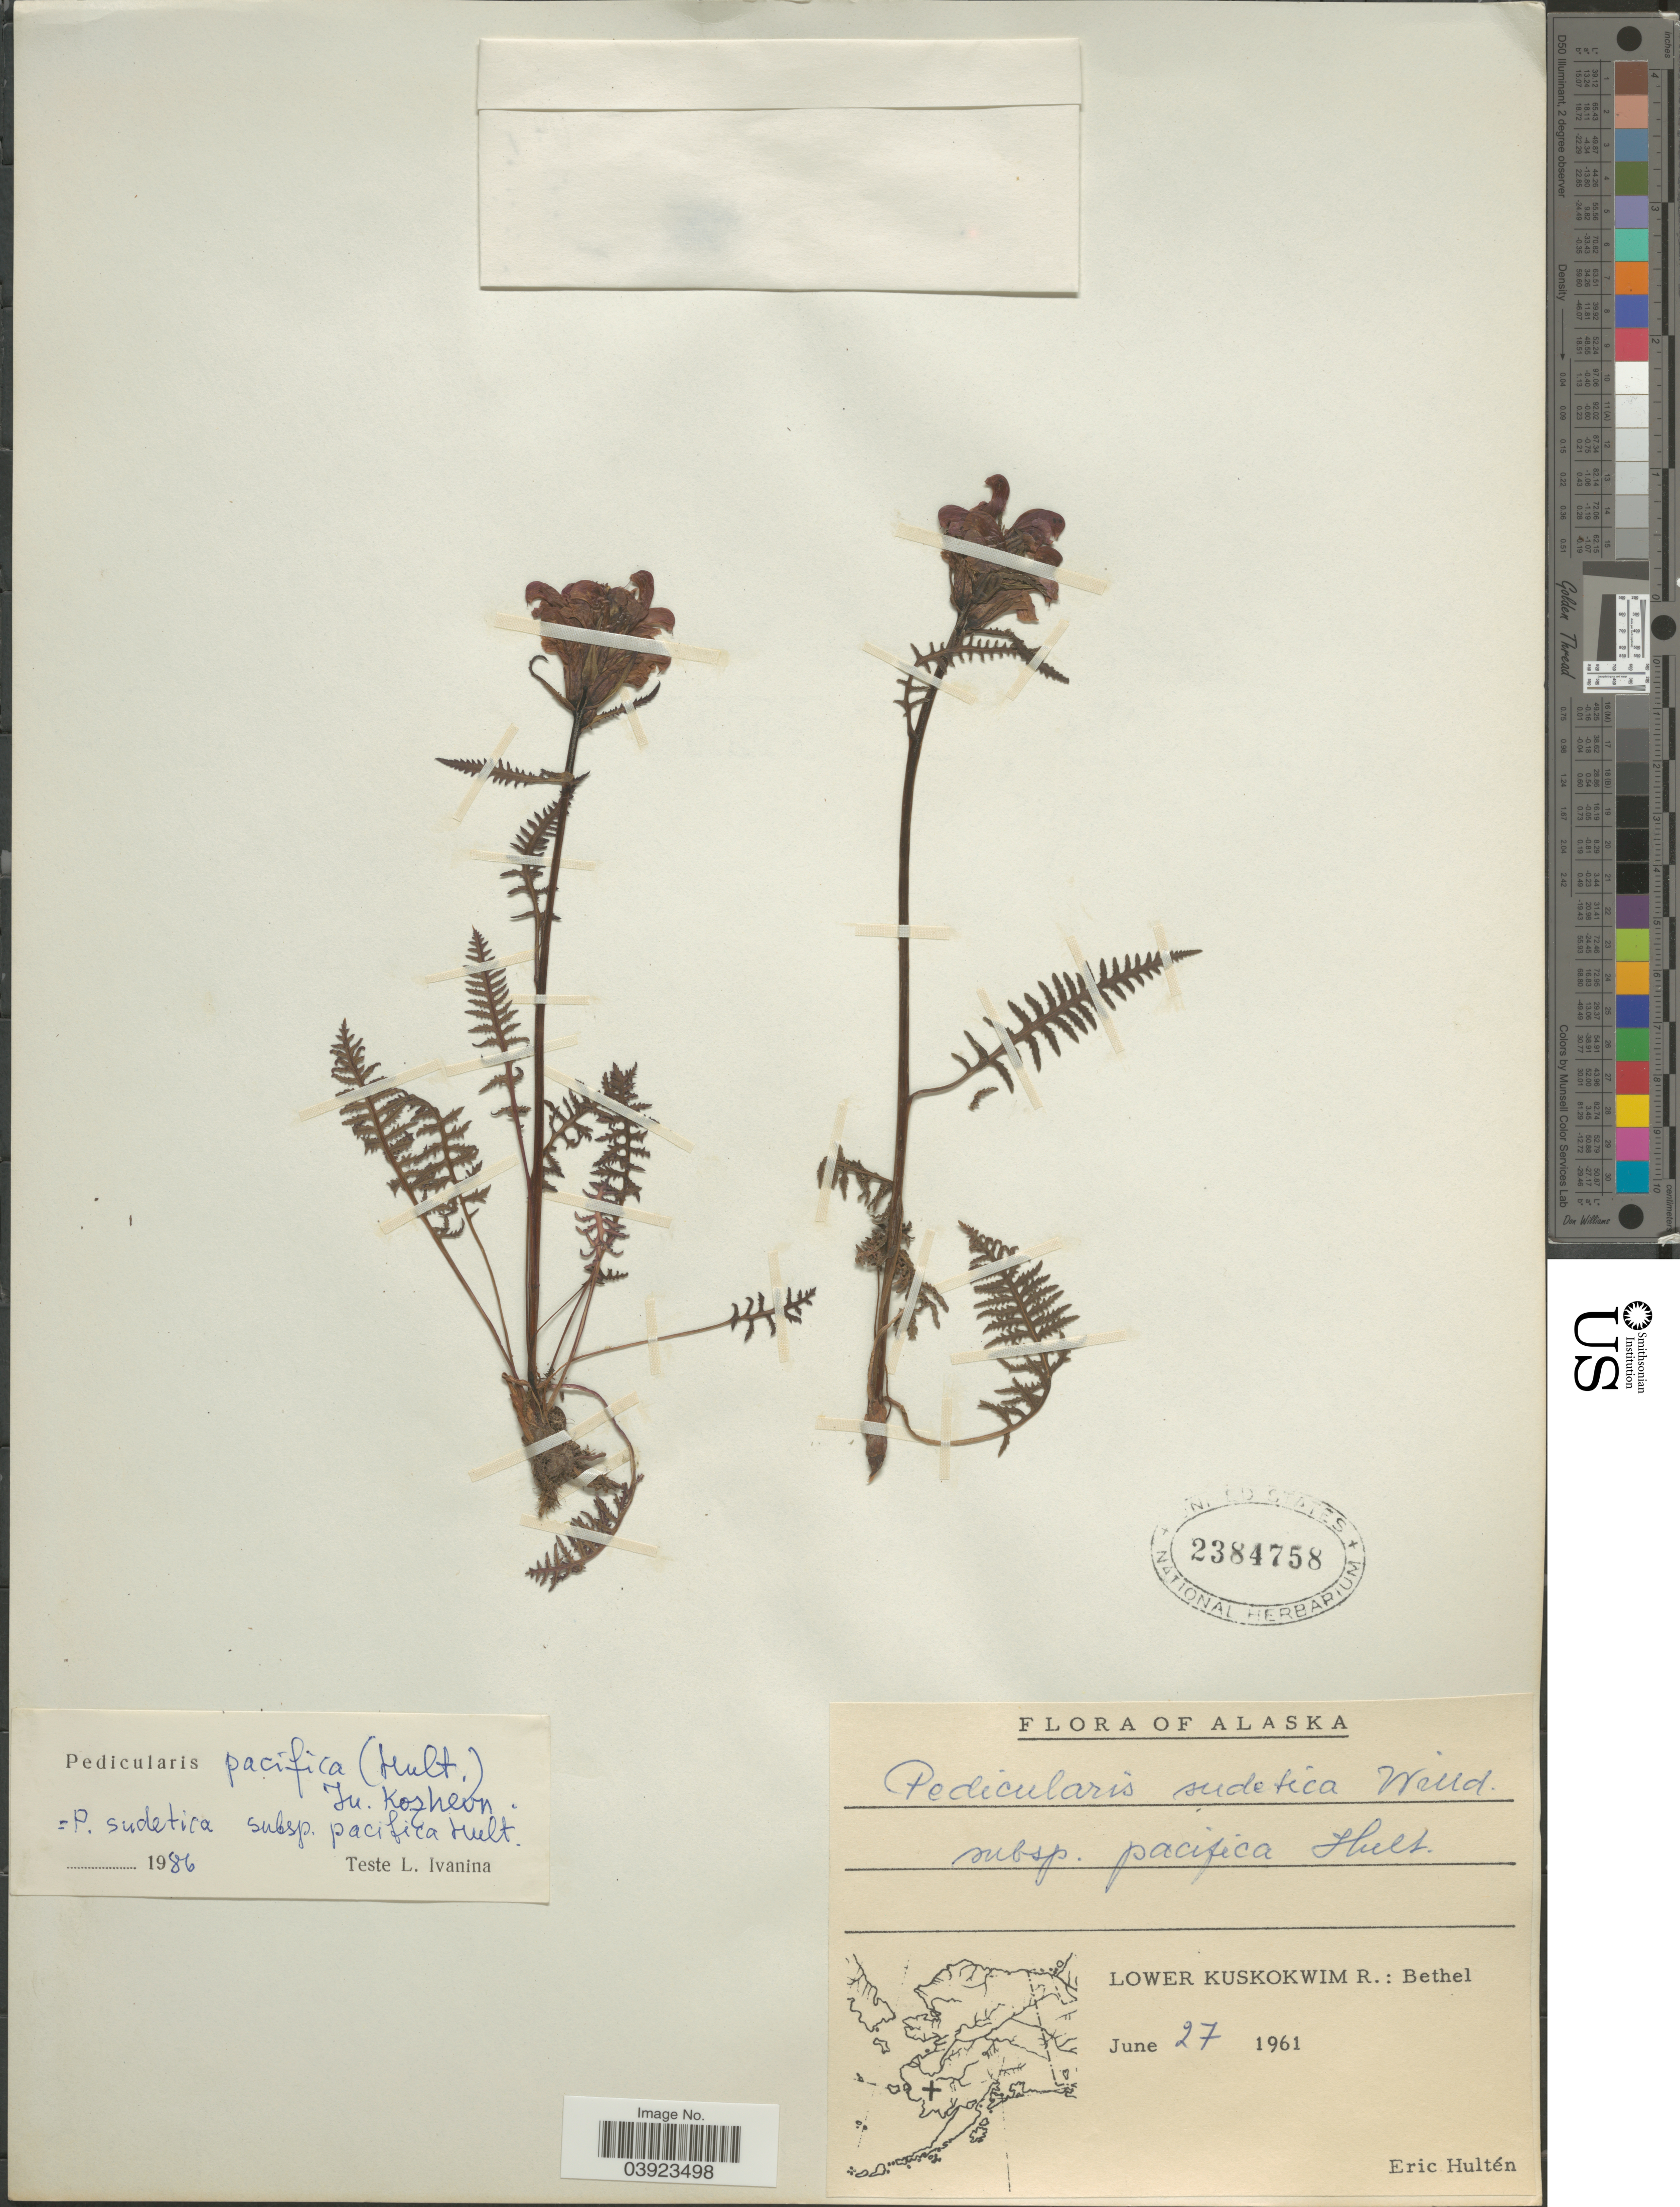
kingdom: Plantae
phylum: Tracheophyta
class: Magnoliopsida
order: Lamiales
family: Orobanchaceae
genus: Pedicularis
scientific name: Pedicularis sudetica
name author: Willd.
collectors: E. G. Hultén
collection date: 1961-06-27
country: United States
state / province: Alaska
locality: Lower Kuskokwim R.: Bethel.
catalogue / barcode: US 2384758